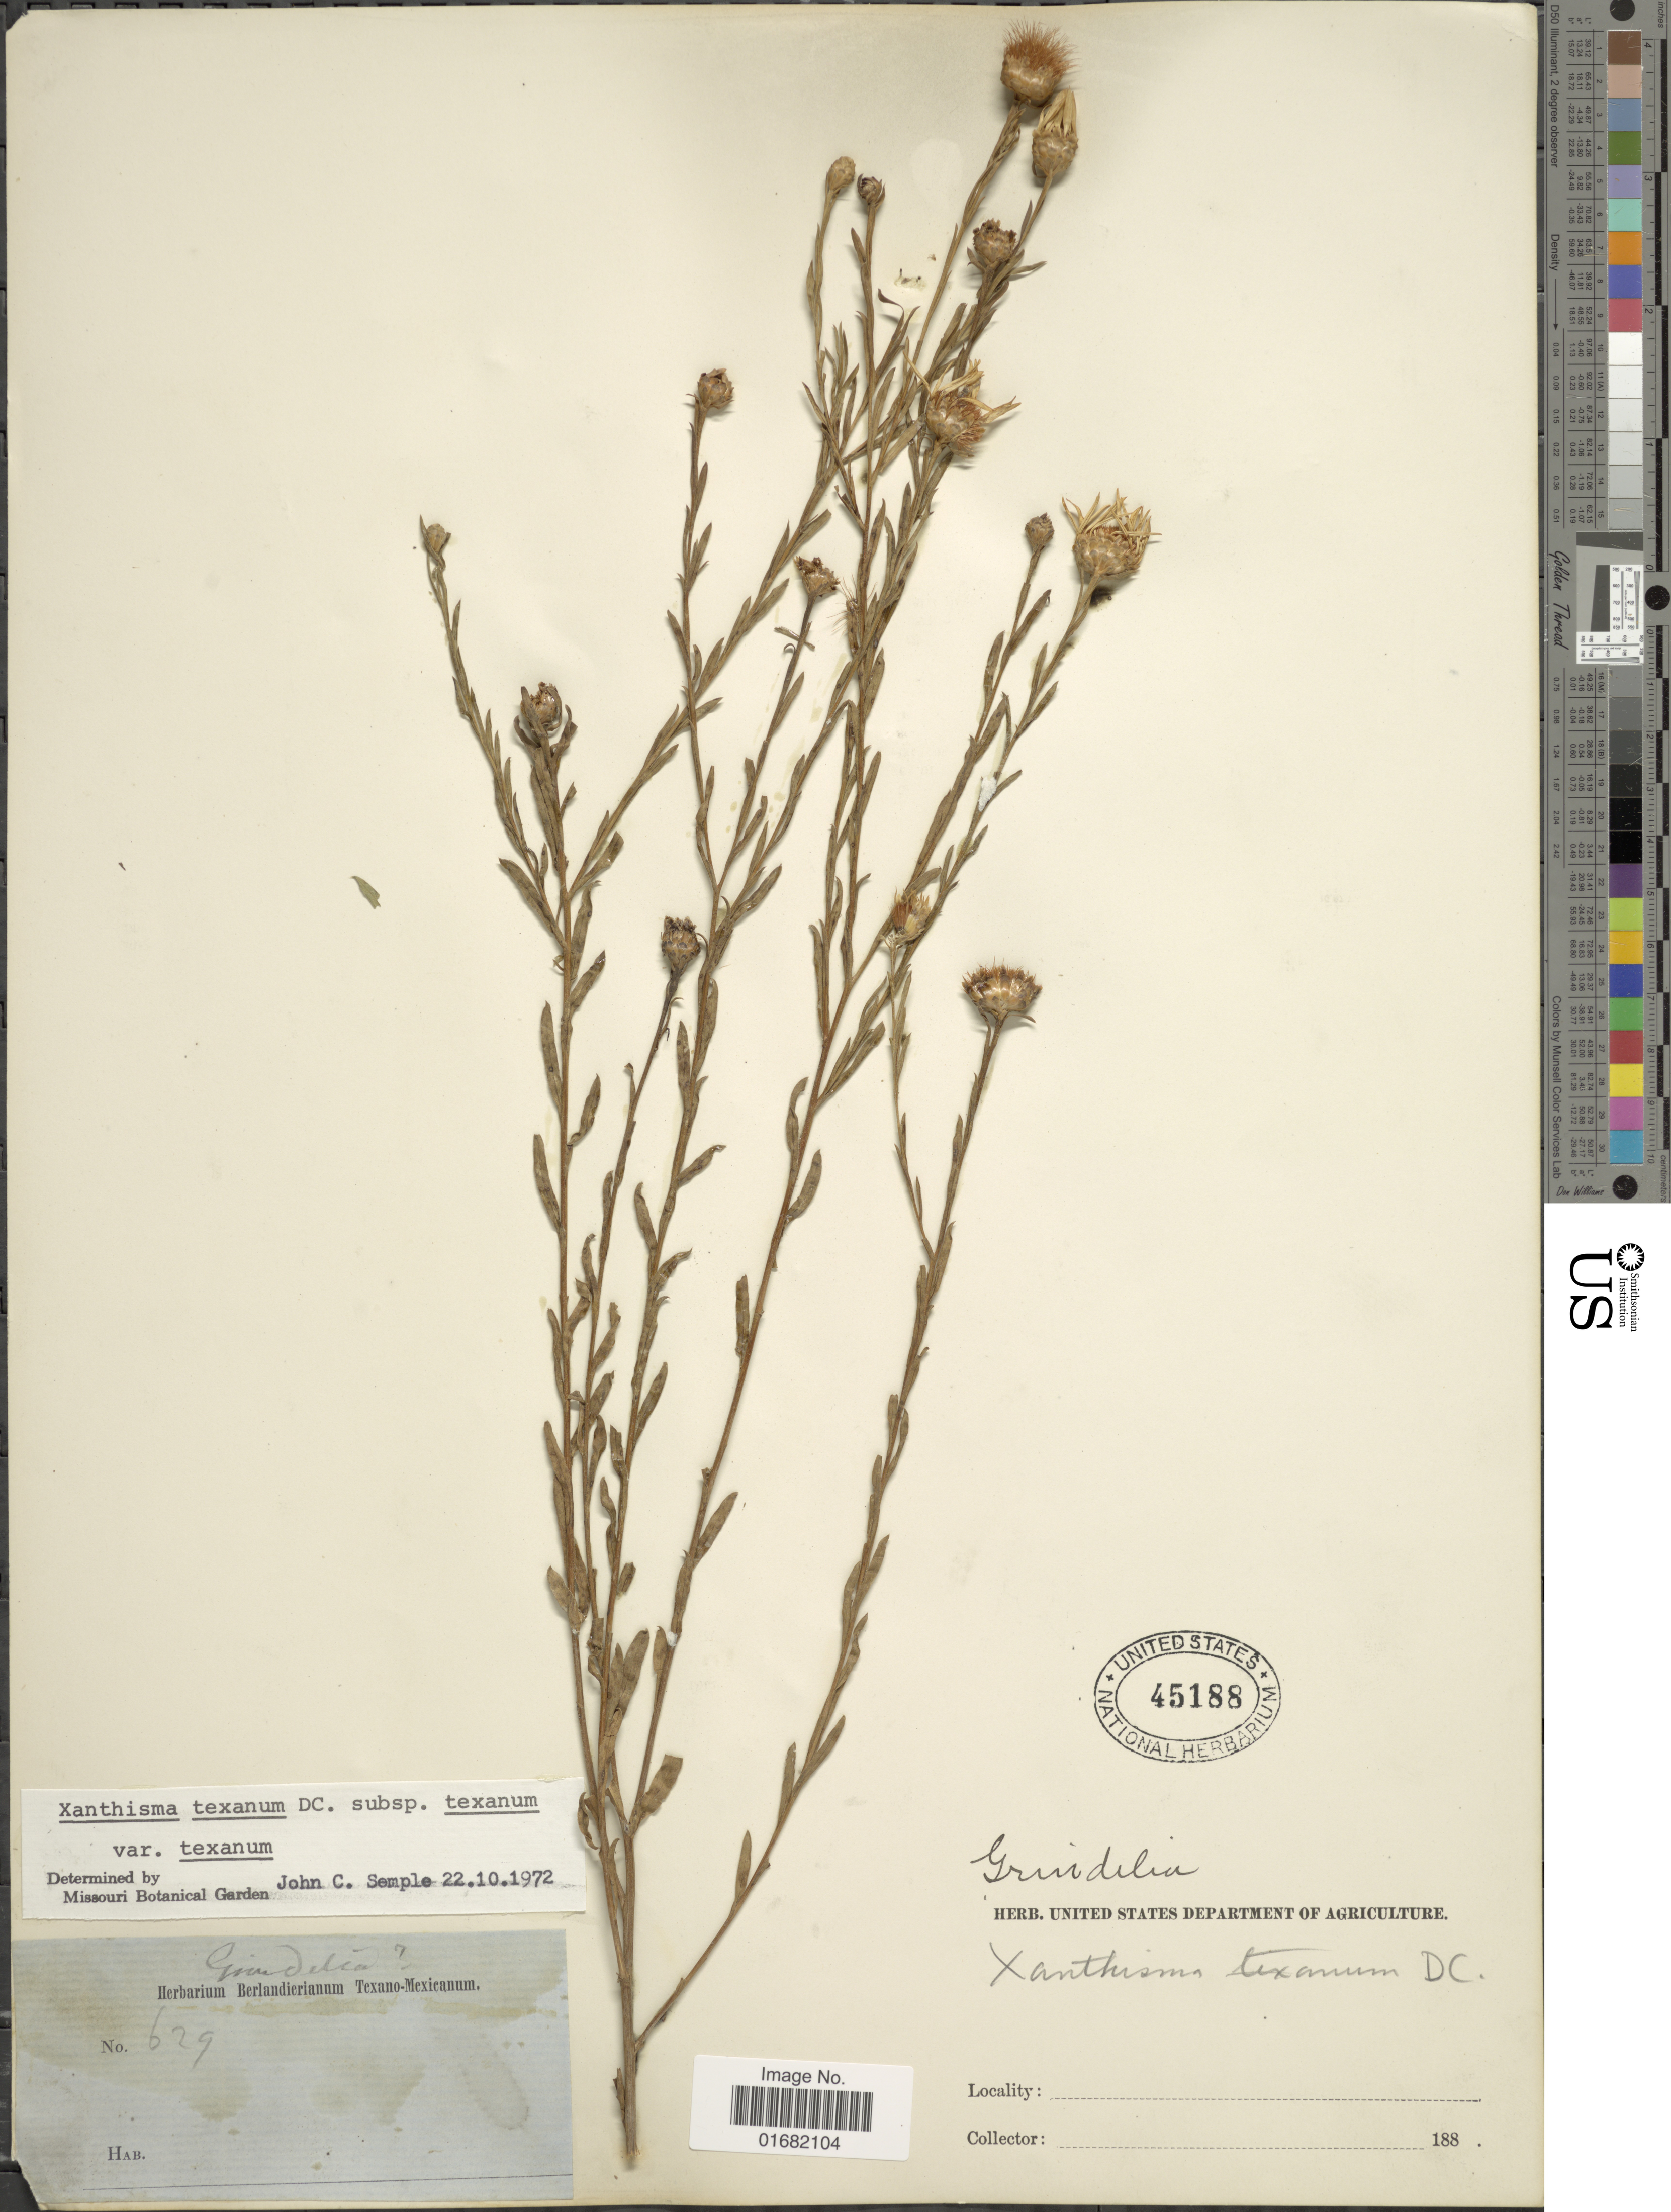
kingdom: Plantae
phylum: Tracheophyta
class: Magnoliopsida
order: Asterales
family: Asteraceae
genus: Xanthisma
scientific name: Xanthisma texanum var. texanum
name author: DC.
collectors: ex Herb. Berlandierianum Texano-Mexicanum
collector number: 629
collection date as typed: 188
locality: Gruidelia [interpreted] [unsure placement]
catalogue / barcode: US 45188